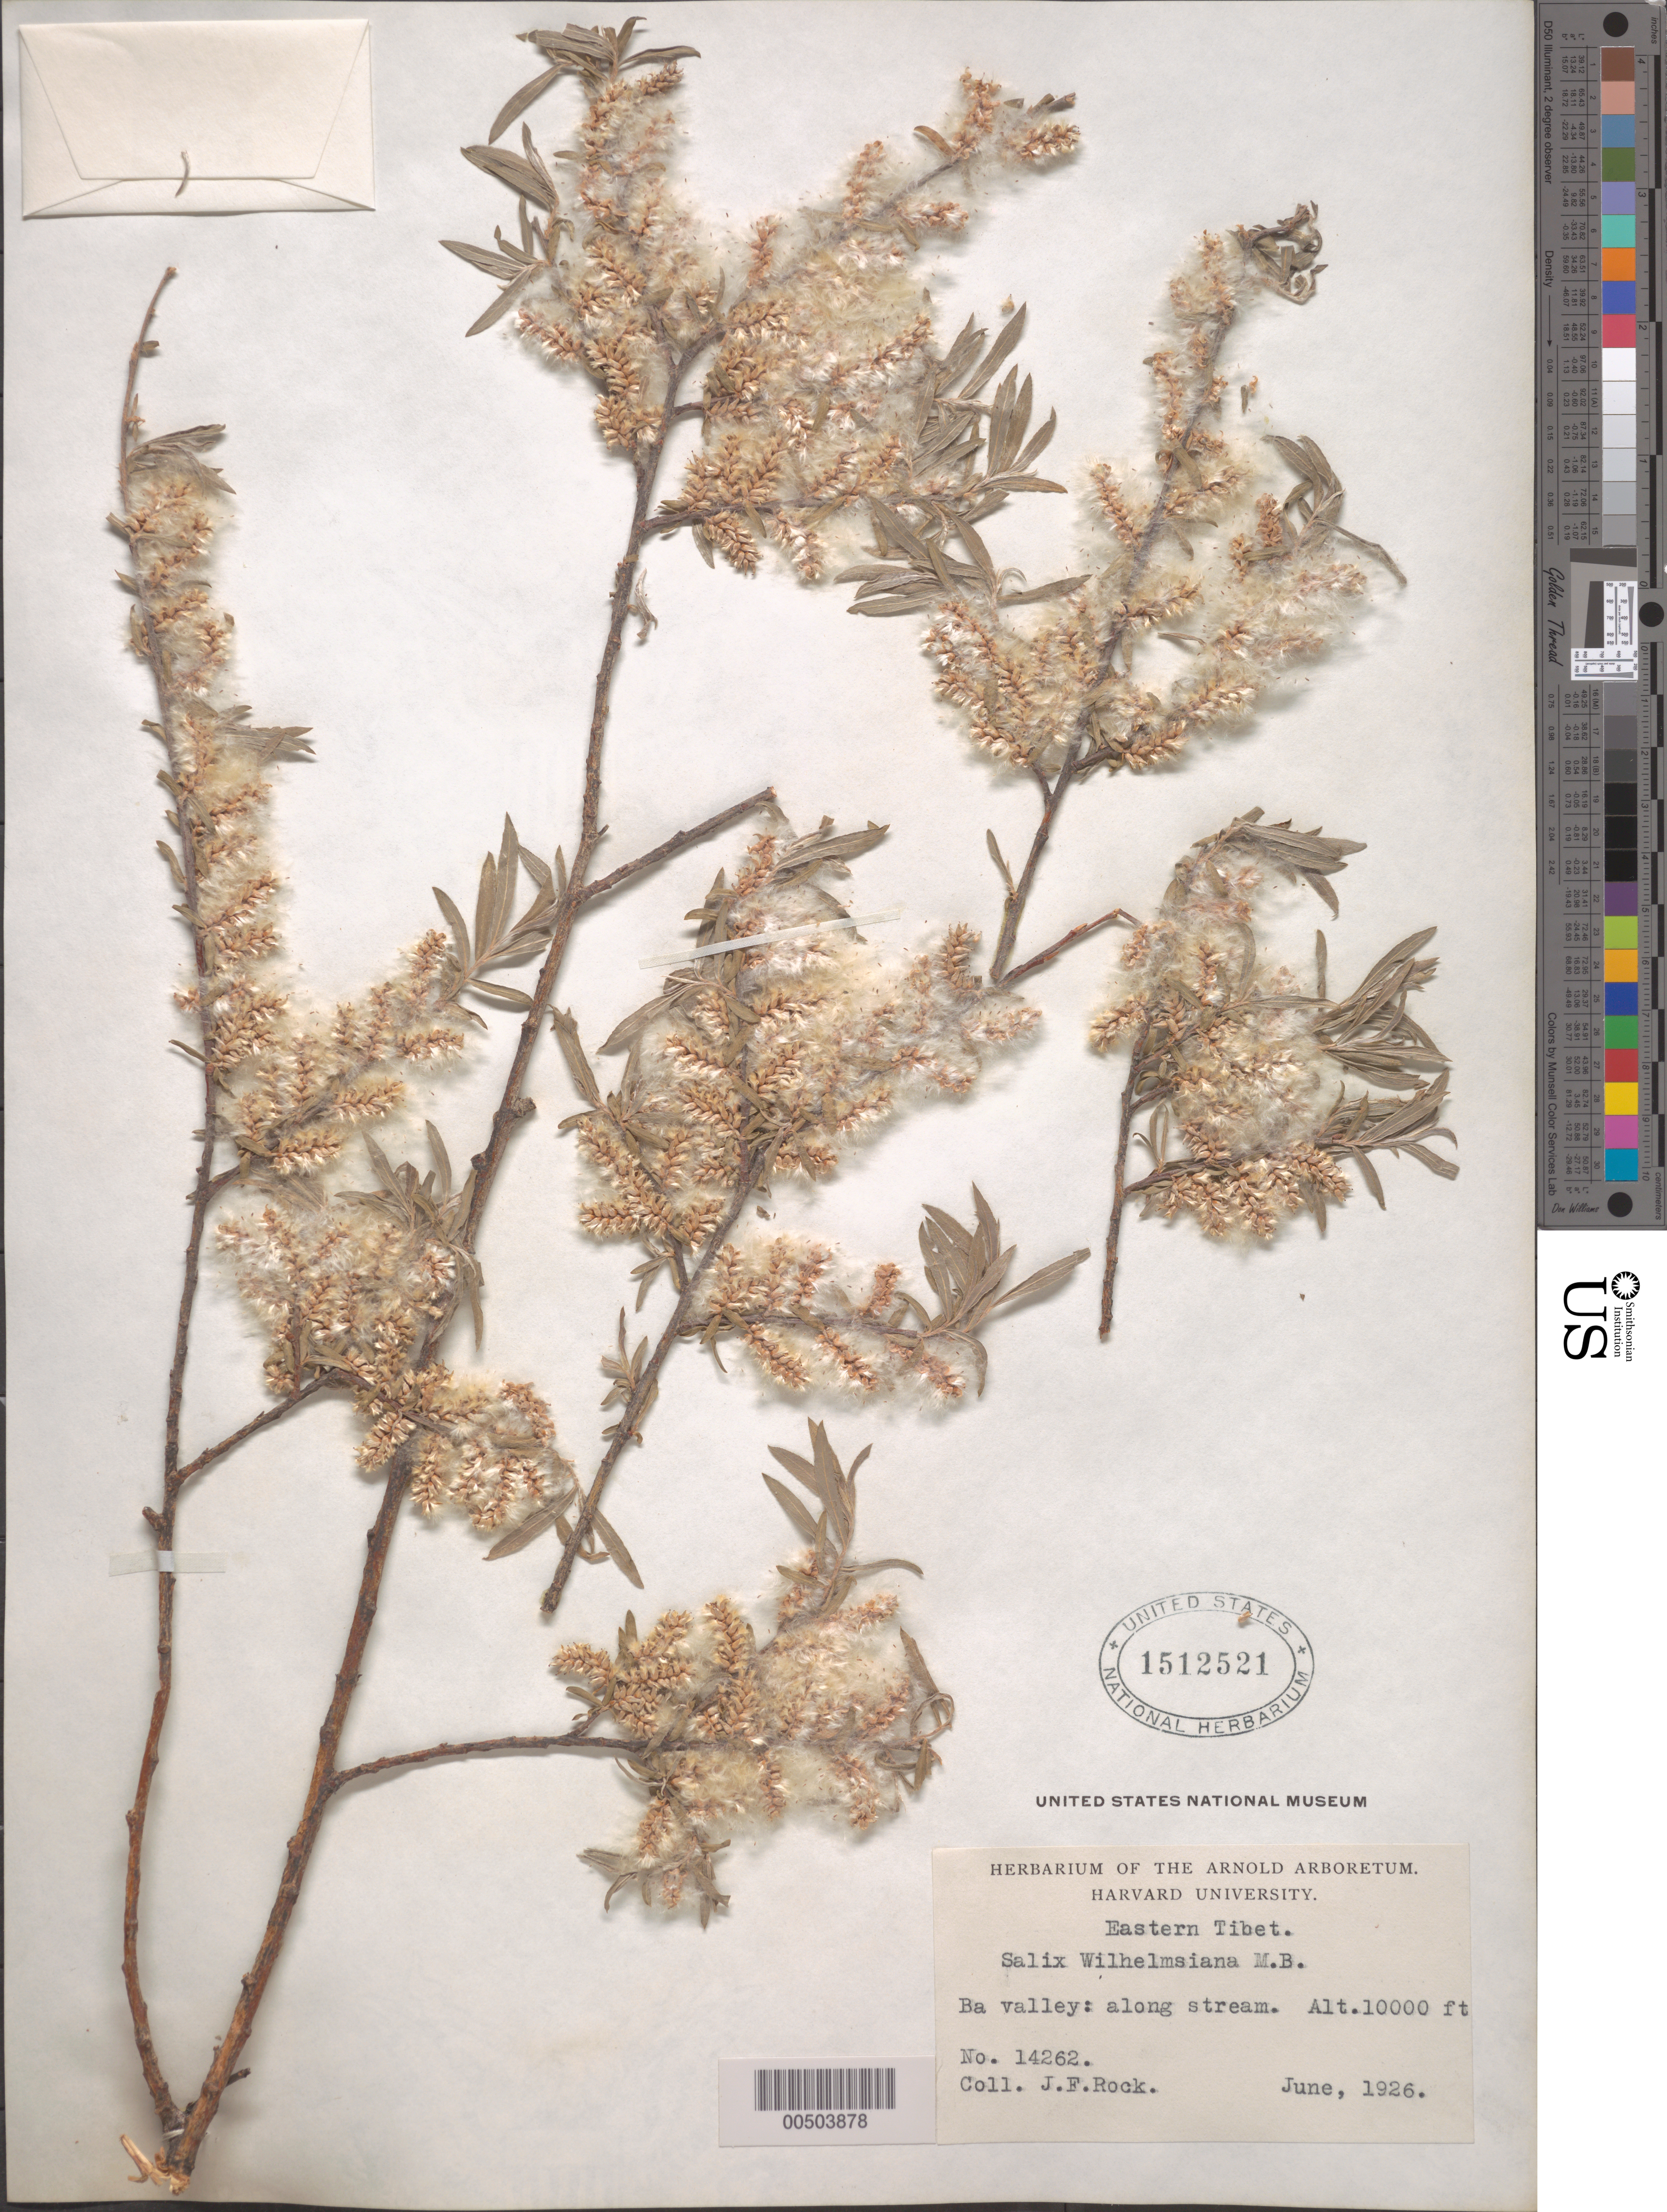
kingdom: Plantae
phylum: Tracheophyta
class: Magnoliopsida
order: Malpighiales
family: Salicaceae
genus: Salix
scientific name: Salix wilhelmsiana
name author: M. Bieb.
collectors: J. F. Rock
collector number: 14262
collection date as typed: Jun 1926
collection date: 1926-06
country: China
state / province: Xizang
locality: Ba valley: along stream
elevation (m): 3048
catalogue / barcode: US 1512521